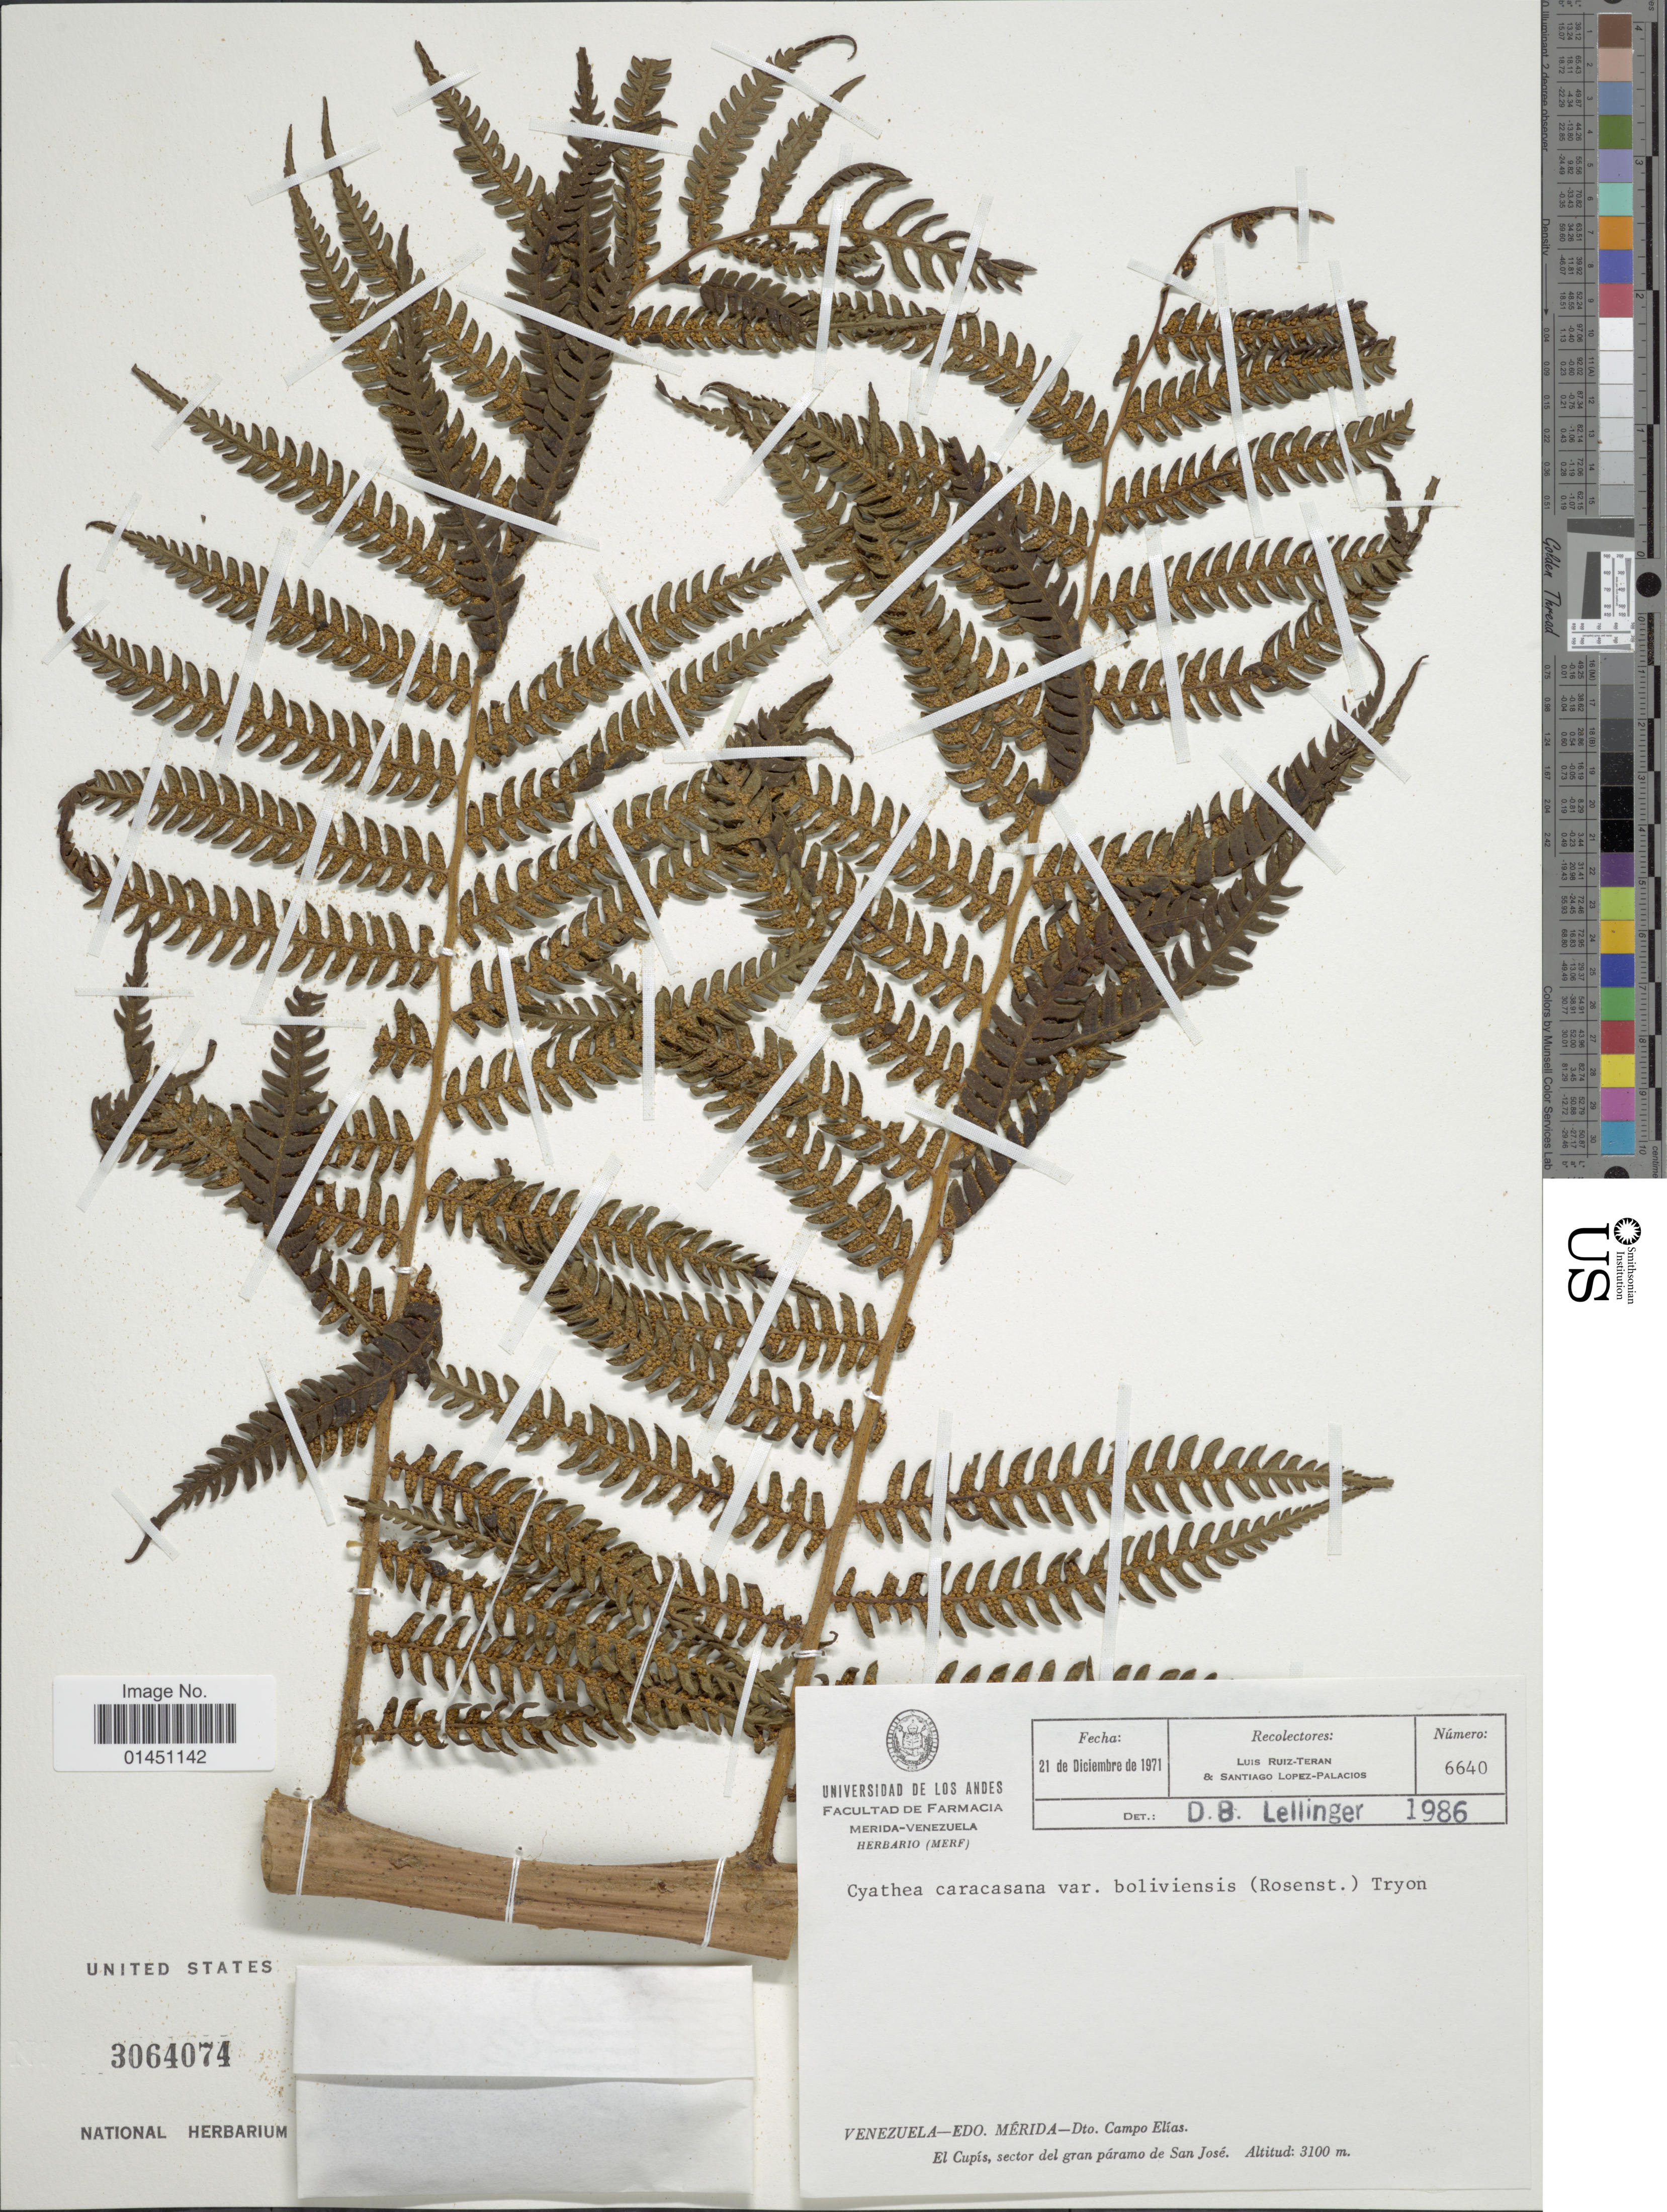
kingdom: Plantae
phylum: Tracheophyta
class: Polypodiopsida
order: Cyatheales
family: Cyatheaceae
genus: Cyathea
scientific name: Cyathea caracasana var. boliviensis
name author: (Rosenst.) R.M. Tryon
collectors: L. E. Ruíz-Terán & S. López-Palacios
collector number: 6640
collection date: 1971-12-21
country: Venezuela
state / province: Mérida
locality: Dto. Campo Elias, El Cupis, sector del gran paramo de San Jose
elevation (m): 3100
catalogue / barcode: US 3064074